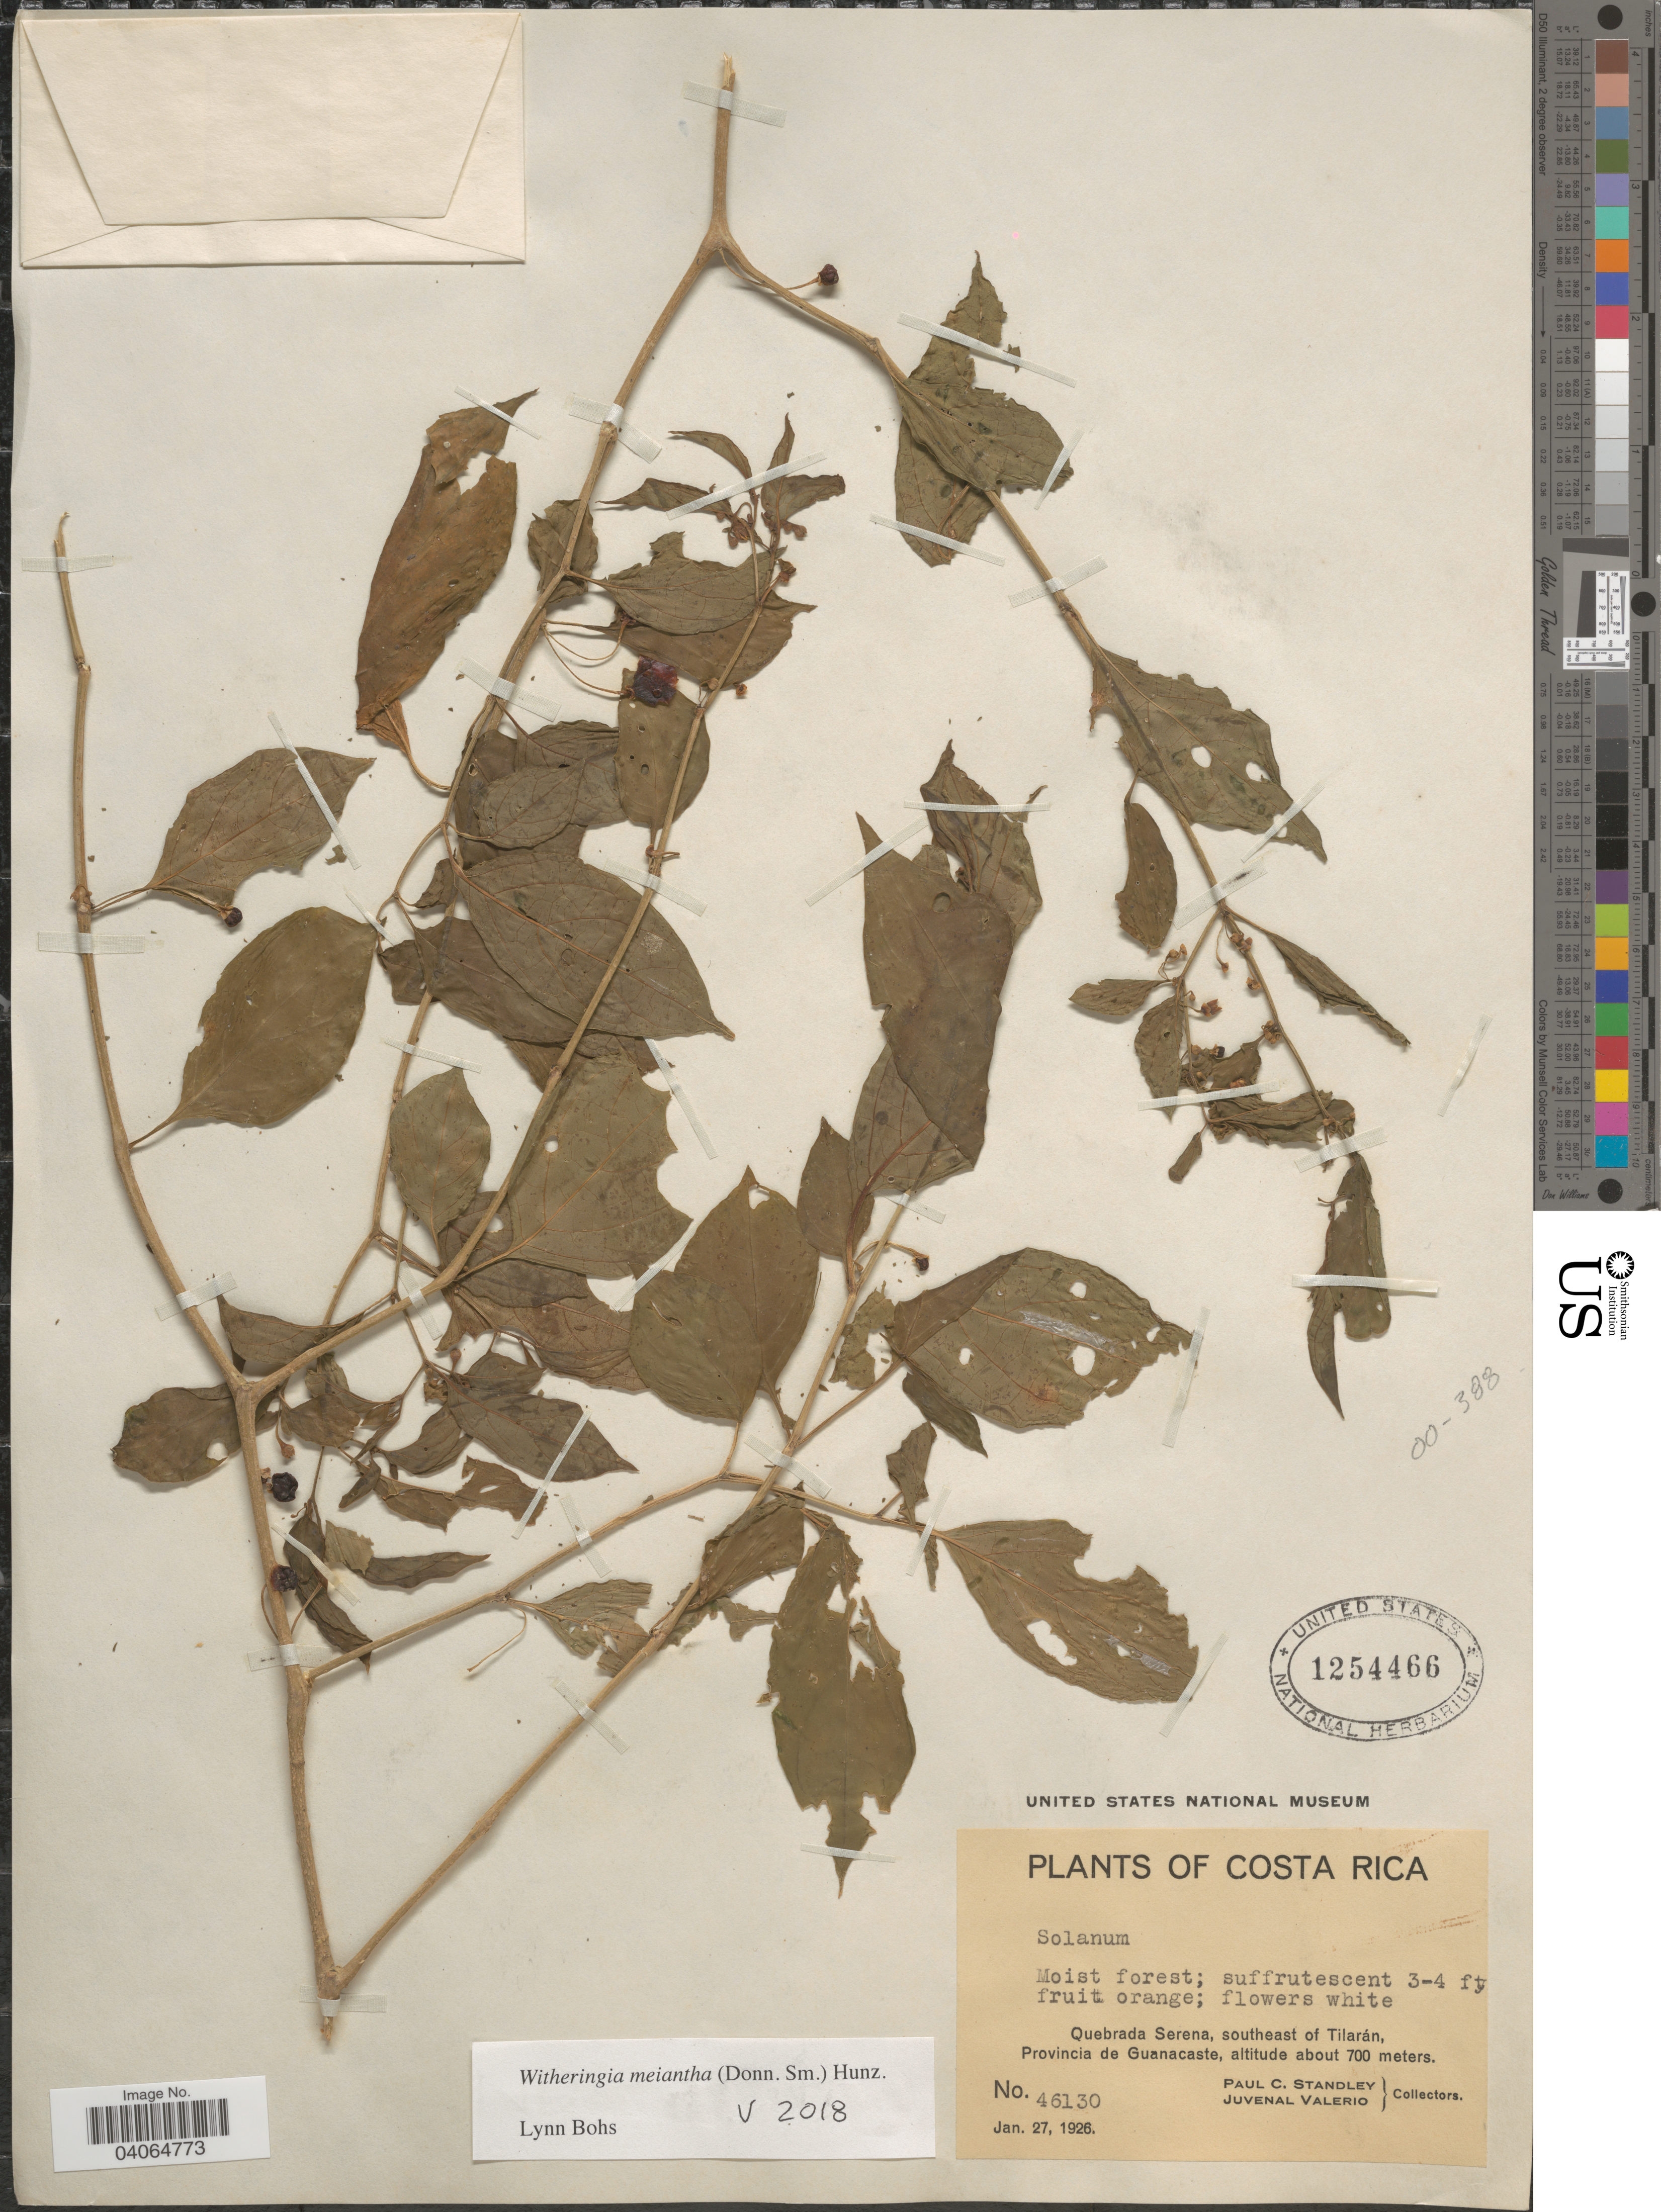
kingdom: Plantae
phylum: Tracheophyta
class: Magnoliopsida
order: Solanales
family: Solanaceae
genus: Witheringia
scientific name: Witheringia meiantha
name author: (Donn. Sm.) Hunz.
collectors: P. C. Standley & J. Valerio R.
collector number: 46130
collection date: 1926-01-27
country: Costa Rica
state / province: Guanacaste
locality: Quebrada Serena, southeast of Tilarán.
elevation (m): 700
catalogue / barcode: US 1254466